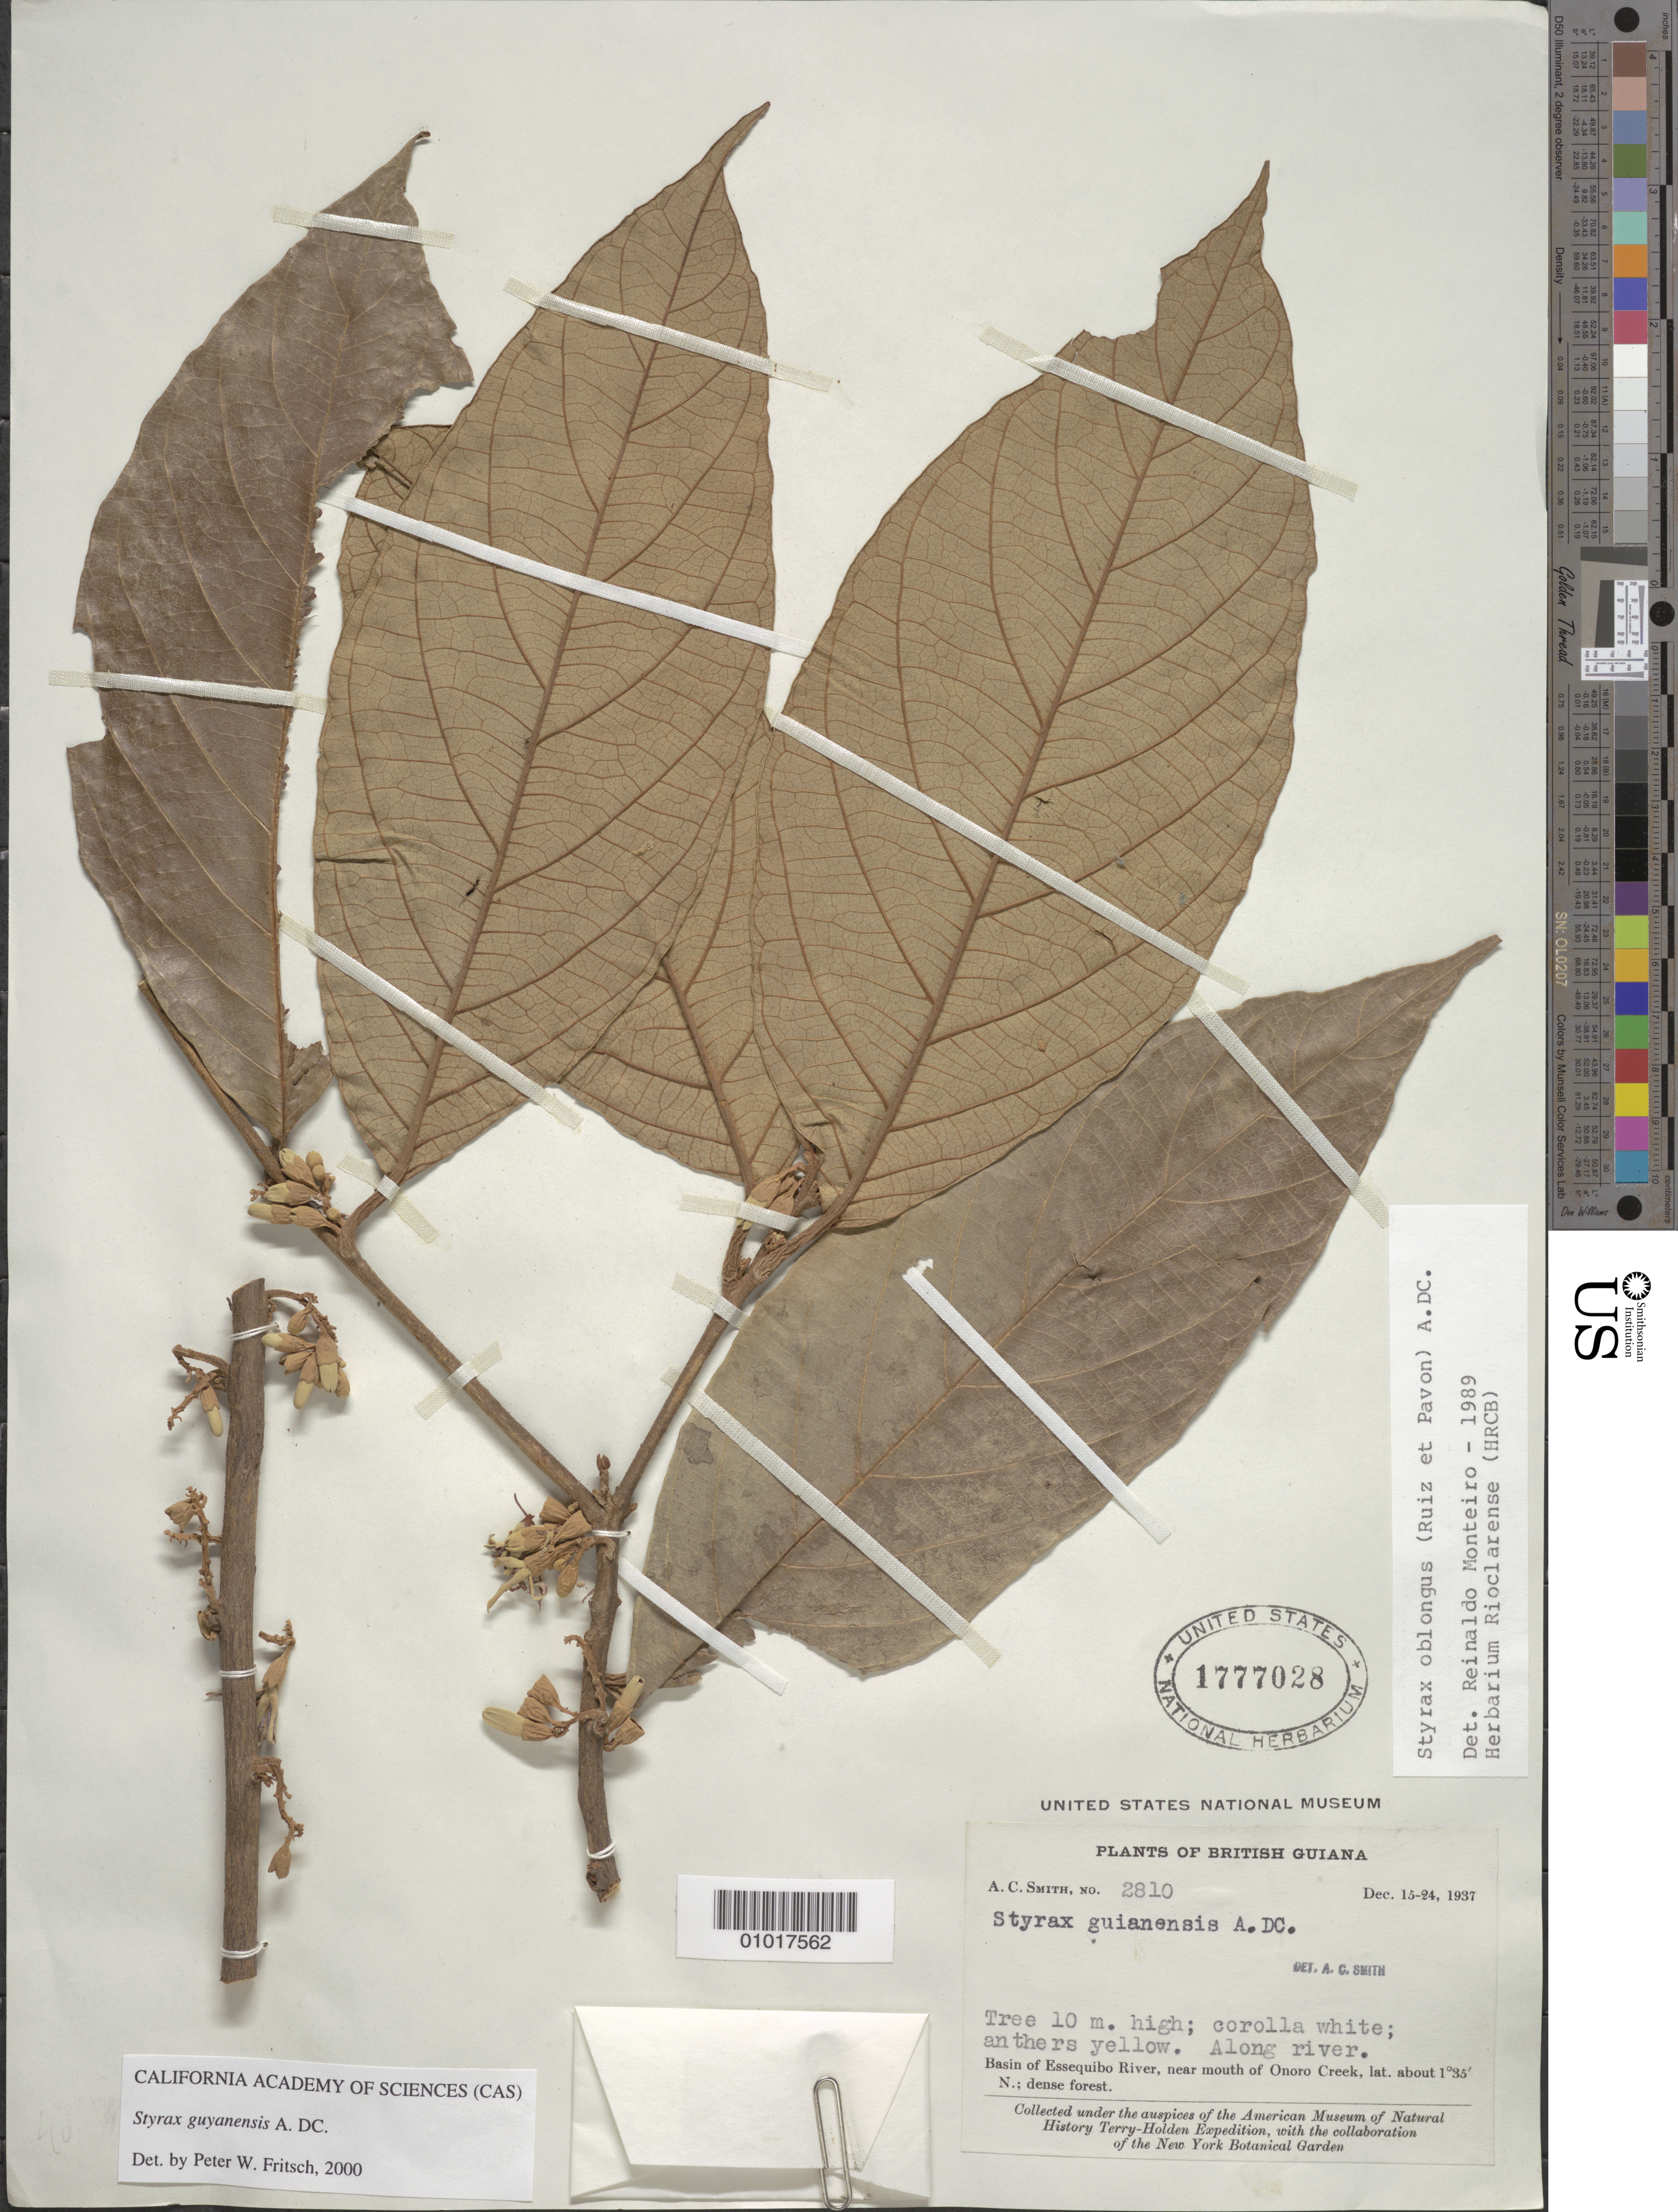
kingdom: Plantae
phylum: Tracheophyta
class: Magnoliopsida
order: Ericales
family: Styracaceae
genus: Styrax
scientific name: Styrax guyanensis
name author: A. DC.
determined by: Fritsch, Peter W.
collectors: A. C. Smith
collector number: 2810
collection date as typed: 14-Dec-37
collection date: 1937-12-14/1937-12-15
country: Guyana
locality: Basin of Essequibo River, near mouth of Onoro Creek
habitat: Along River [Essequibo]; dense forest.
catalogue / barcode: US 1777028